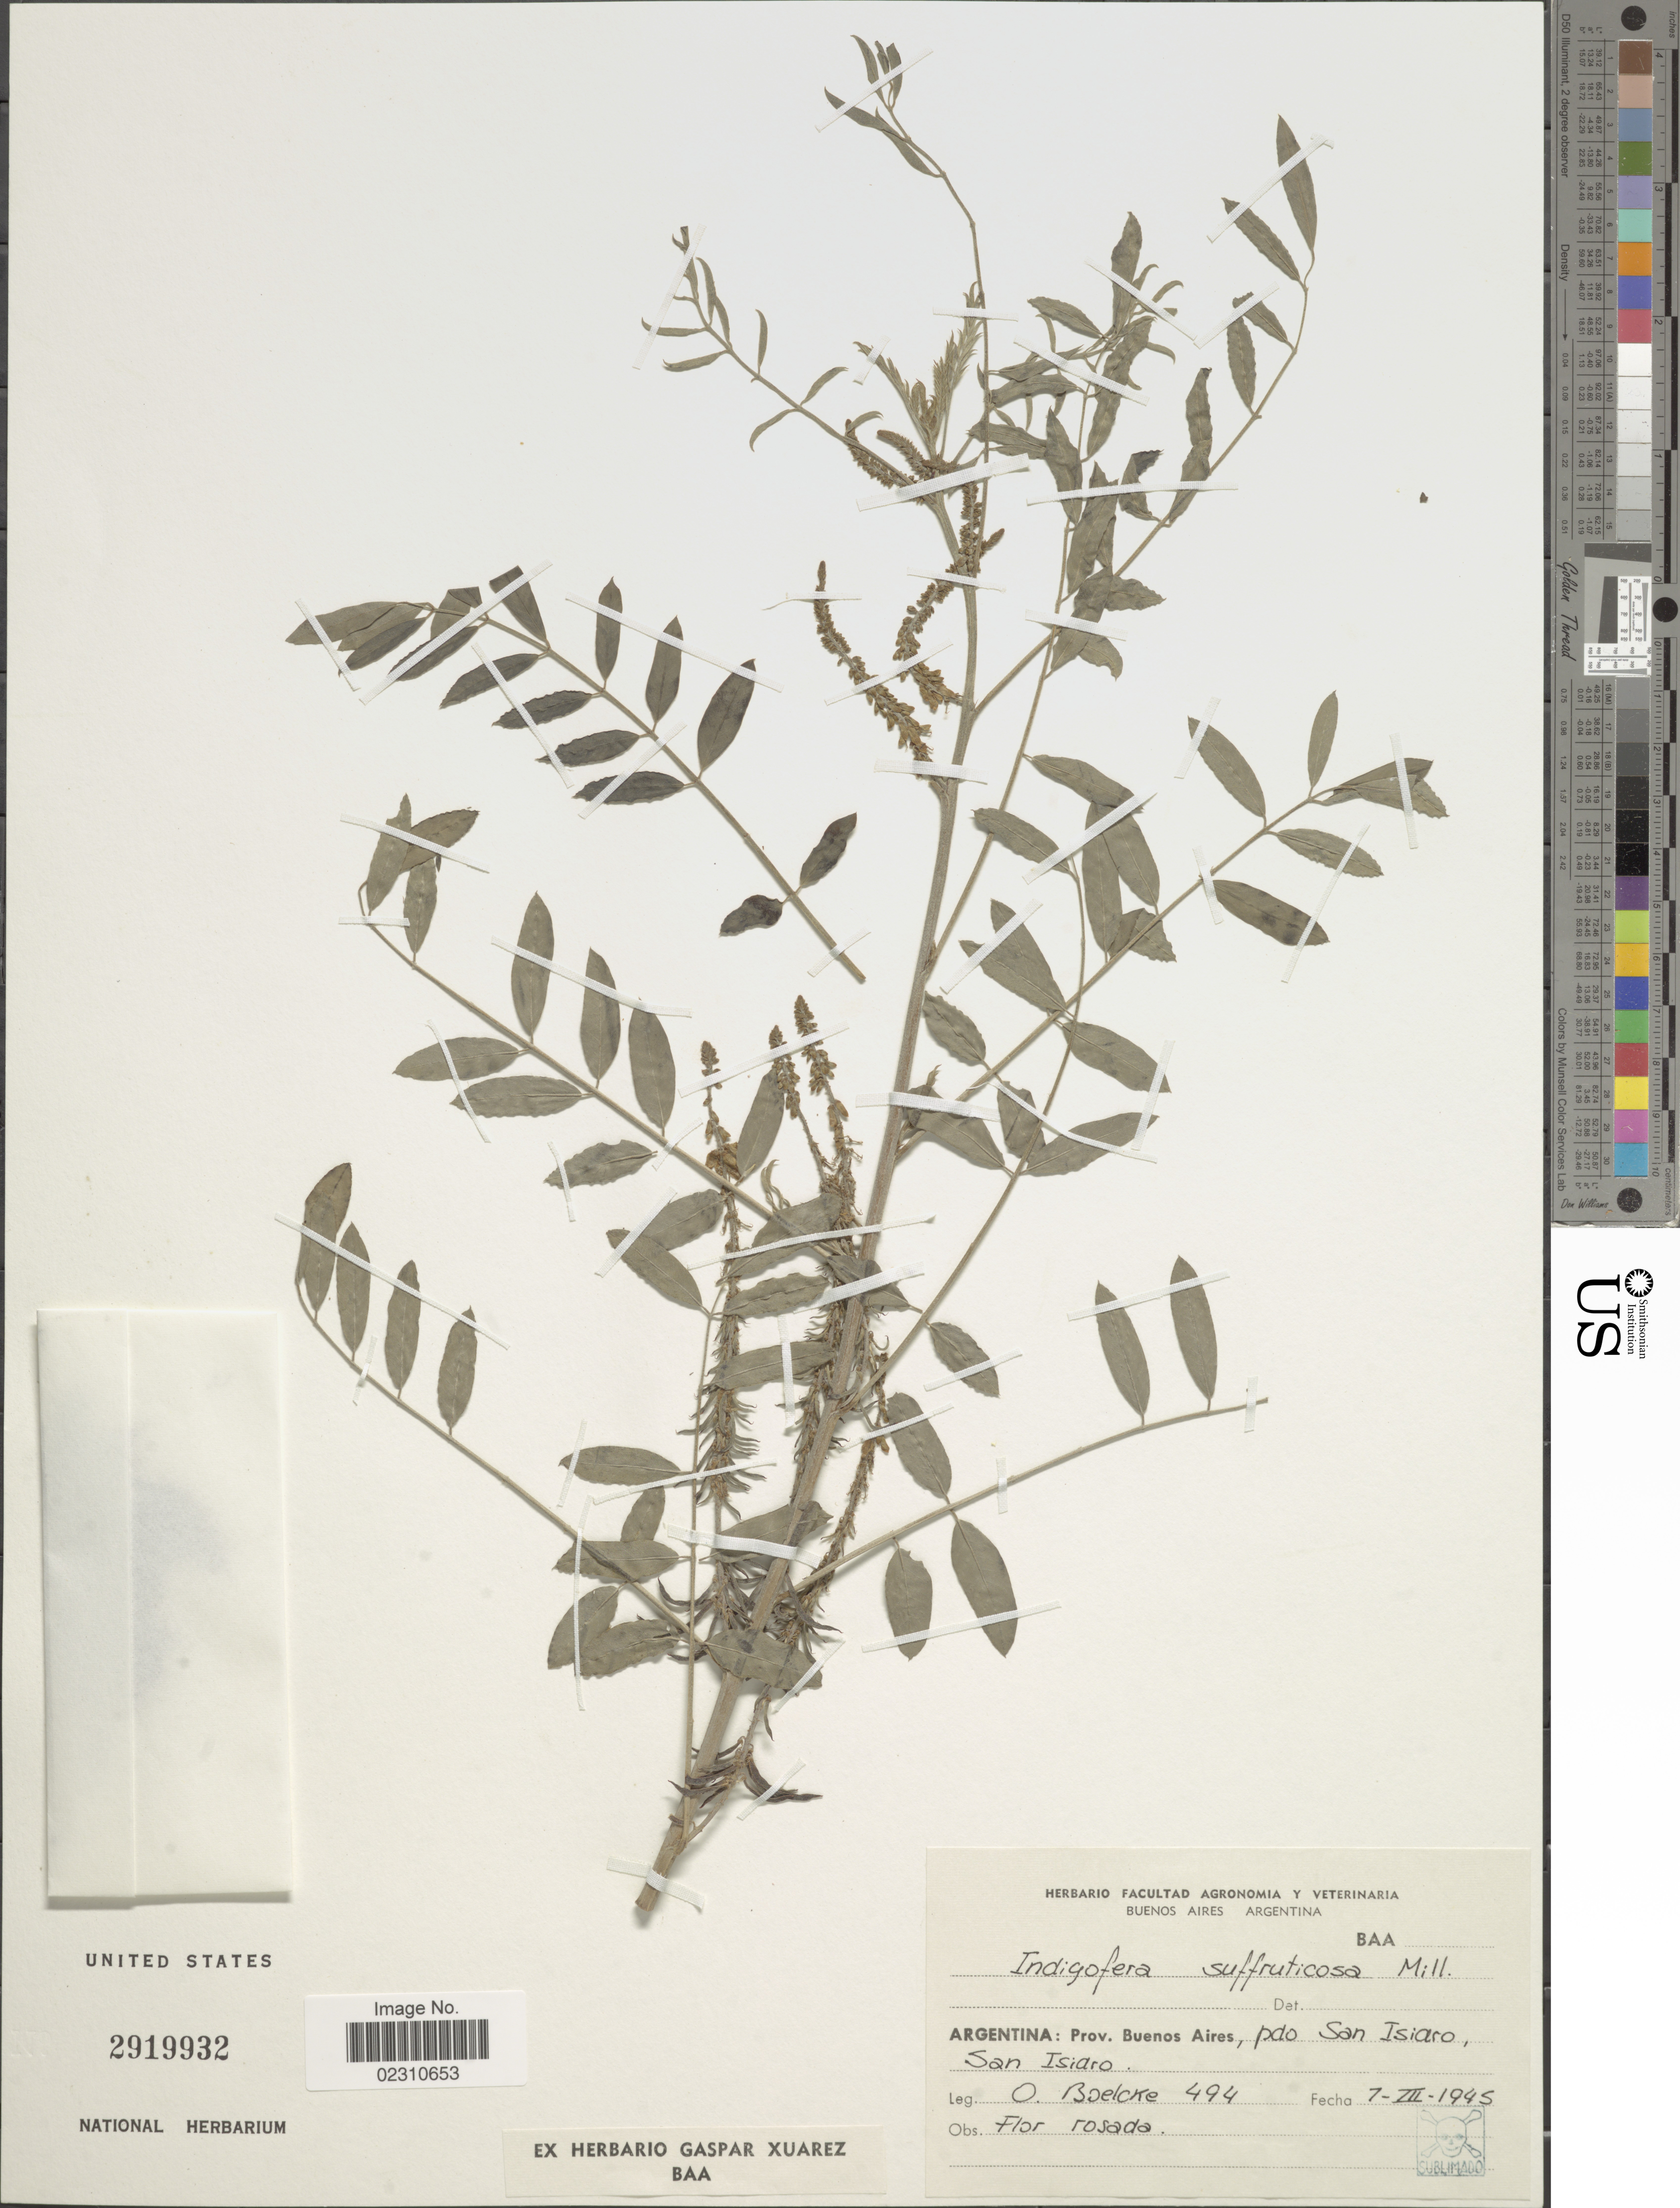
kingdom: Plantae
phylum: Tracheophyta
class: Magnoliopsida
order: Fabales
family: Fabaceae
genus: Indigofera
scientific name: Indigofera suffruticosa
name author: Mill.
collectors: O. Boelcke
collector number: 494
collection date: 1945-03-07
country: Argentina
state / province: Buenos Aires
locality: Argentina: Prov. Buenos aires, pdo San Isiaro San Isiaro.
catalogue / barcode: US 2919932